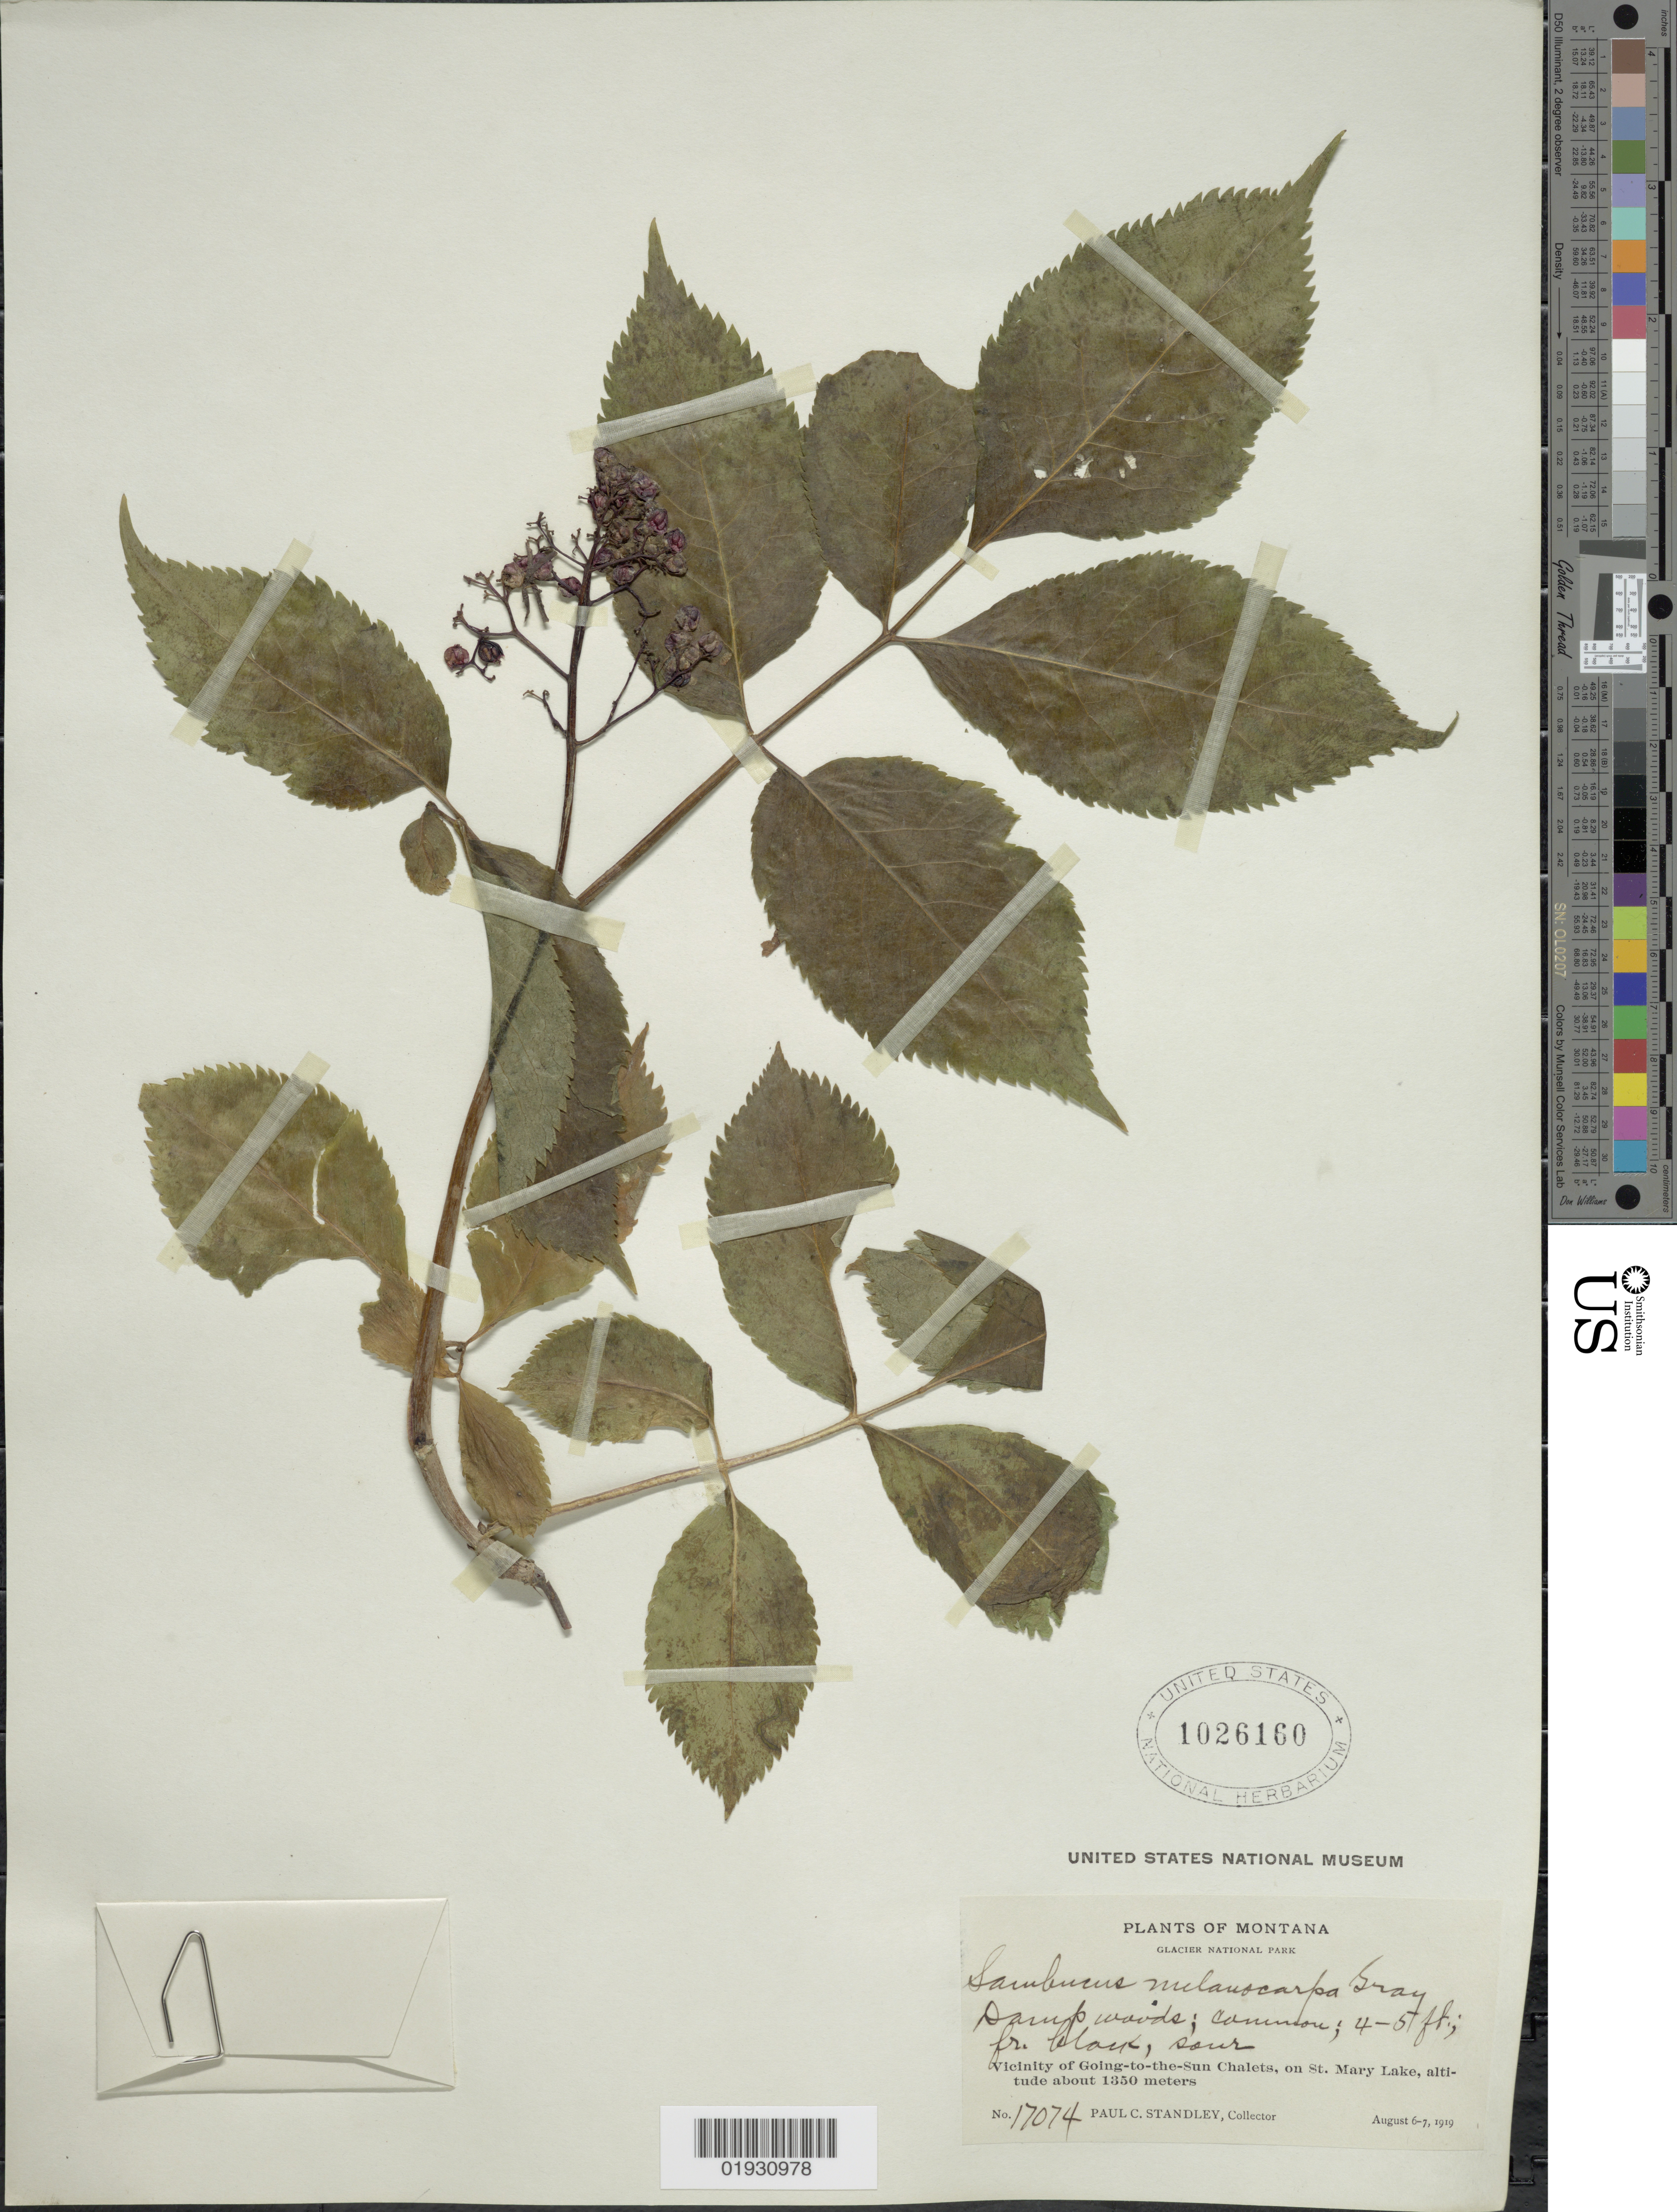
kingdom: Plantae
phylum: Tracheophyta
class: Magnoliopsida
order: Dipsacales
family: Viburnaceae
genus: Sambucus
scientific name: Sambucus melanocarpa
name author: A. Gray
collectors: P. C. Standley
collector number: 17074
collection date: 1919-08-06/1919-08-07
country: United States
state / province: Montana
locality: Glacier National Park. Vicinity of Going-to-the-Sun Chalets, on St. Mary Lake.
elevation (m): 1350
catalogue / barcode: US 1026160